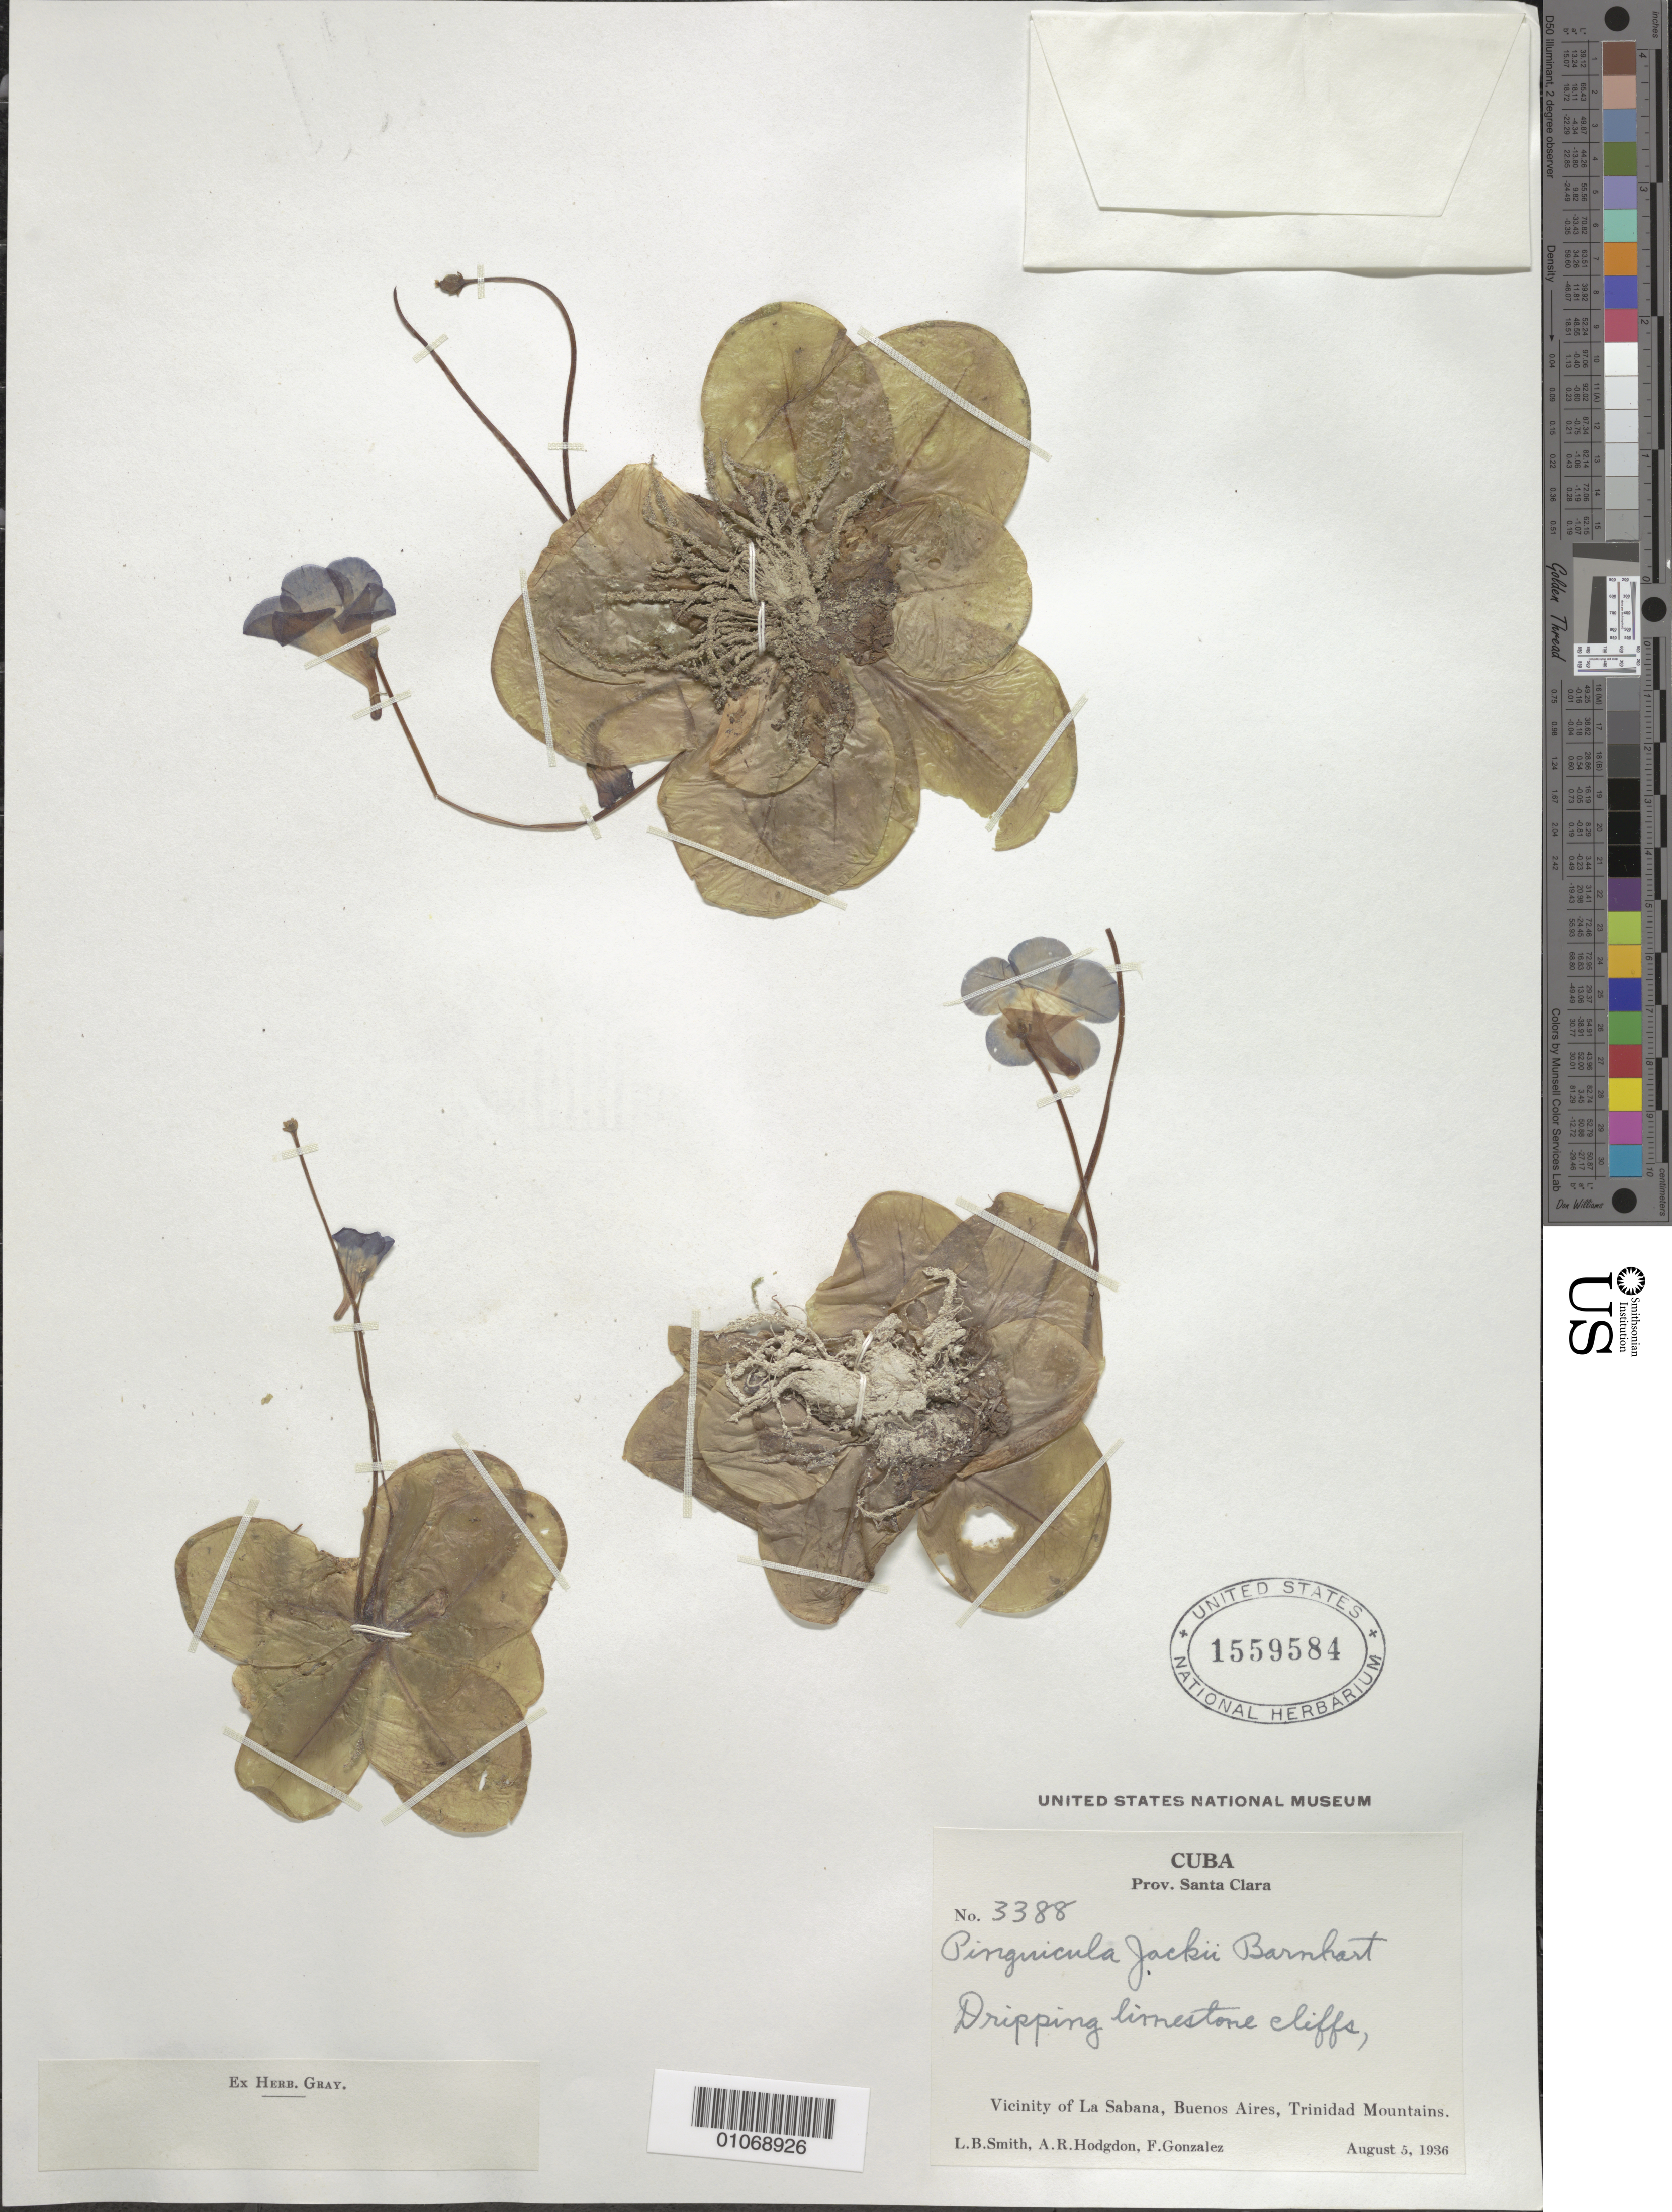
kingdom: Plantae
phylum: Tracheophyta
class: Magnoliopsida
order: Lamiales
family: Lentibulariaceae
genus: Pinguicula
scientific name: Pinguicula jackii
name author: Barnhart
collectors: L. Smith, A. R. Hodgdon & F. Gonzalez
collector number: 3388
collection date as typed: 05 Aug 1936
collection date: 1936-08-05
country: Cuba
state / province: Villa Clara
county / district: Santa Clara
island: Cuba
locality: Vicinity of La Sabana, Buenos Aires, Trinidad Mountains Dripping limestone cliffs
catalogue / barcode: US 1559584